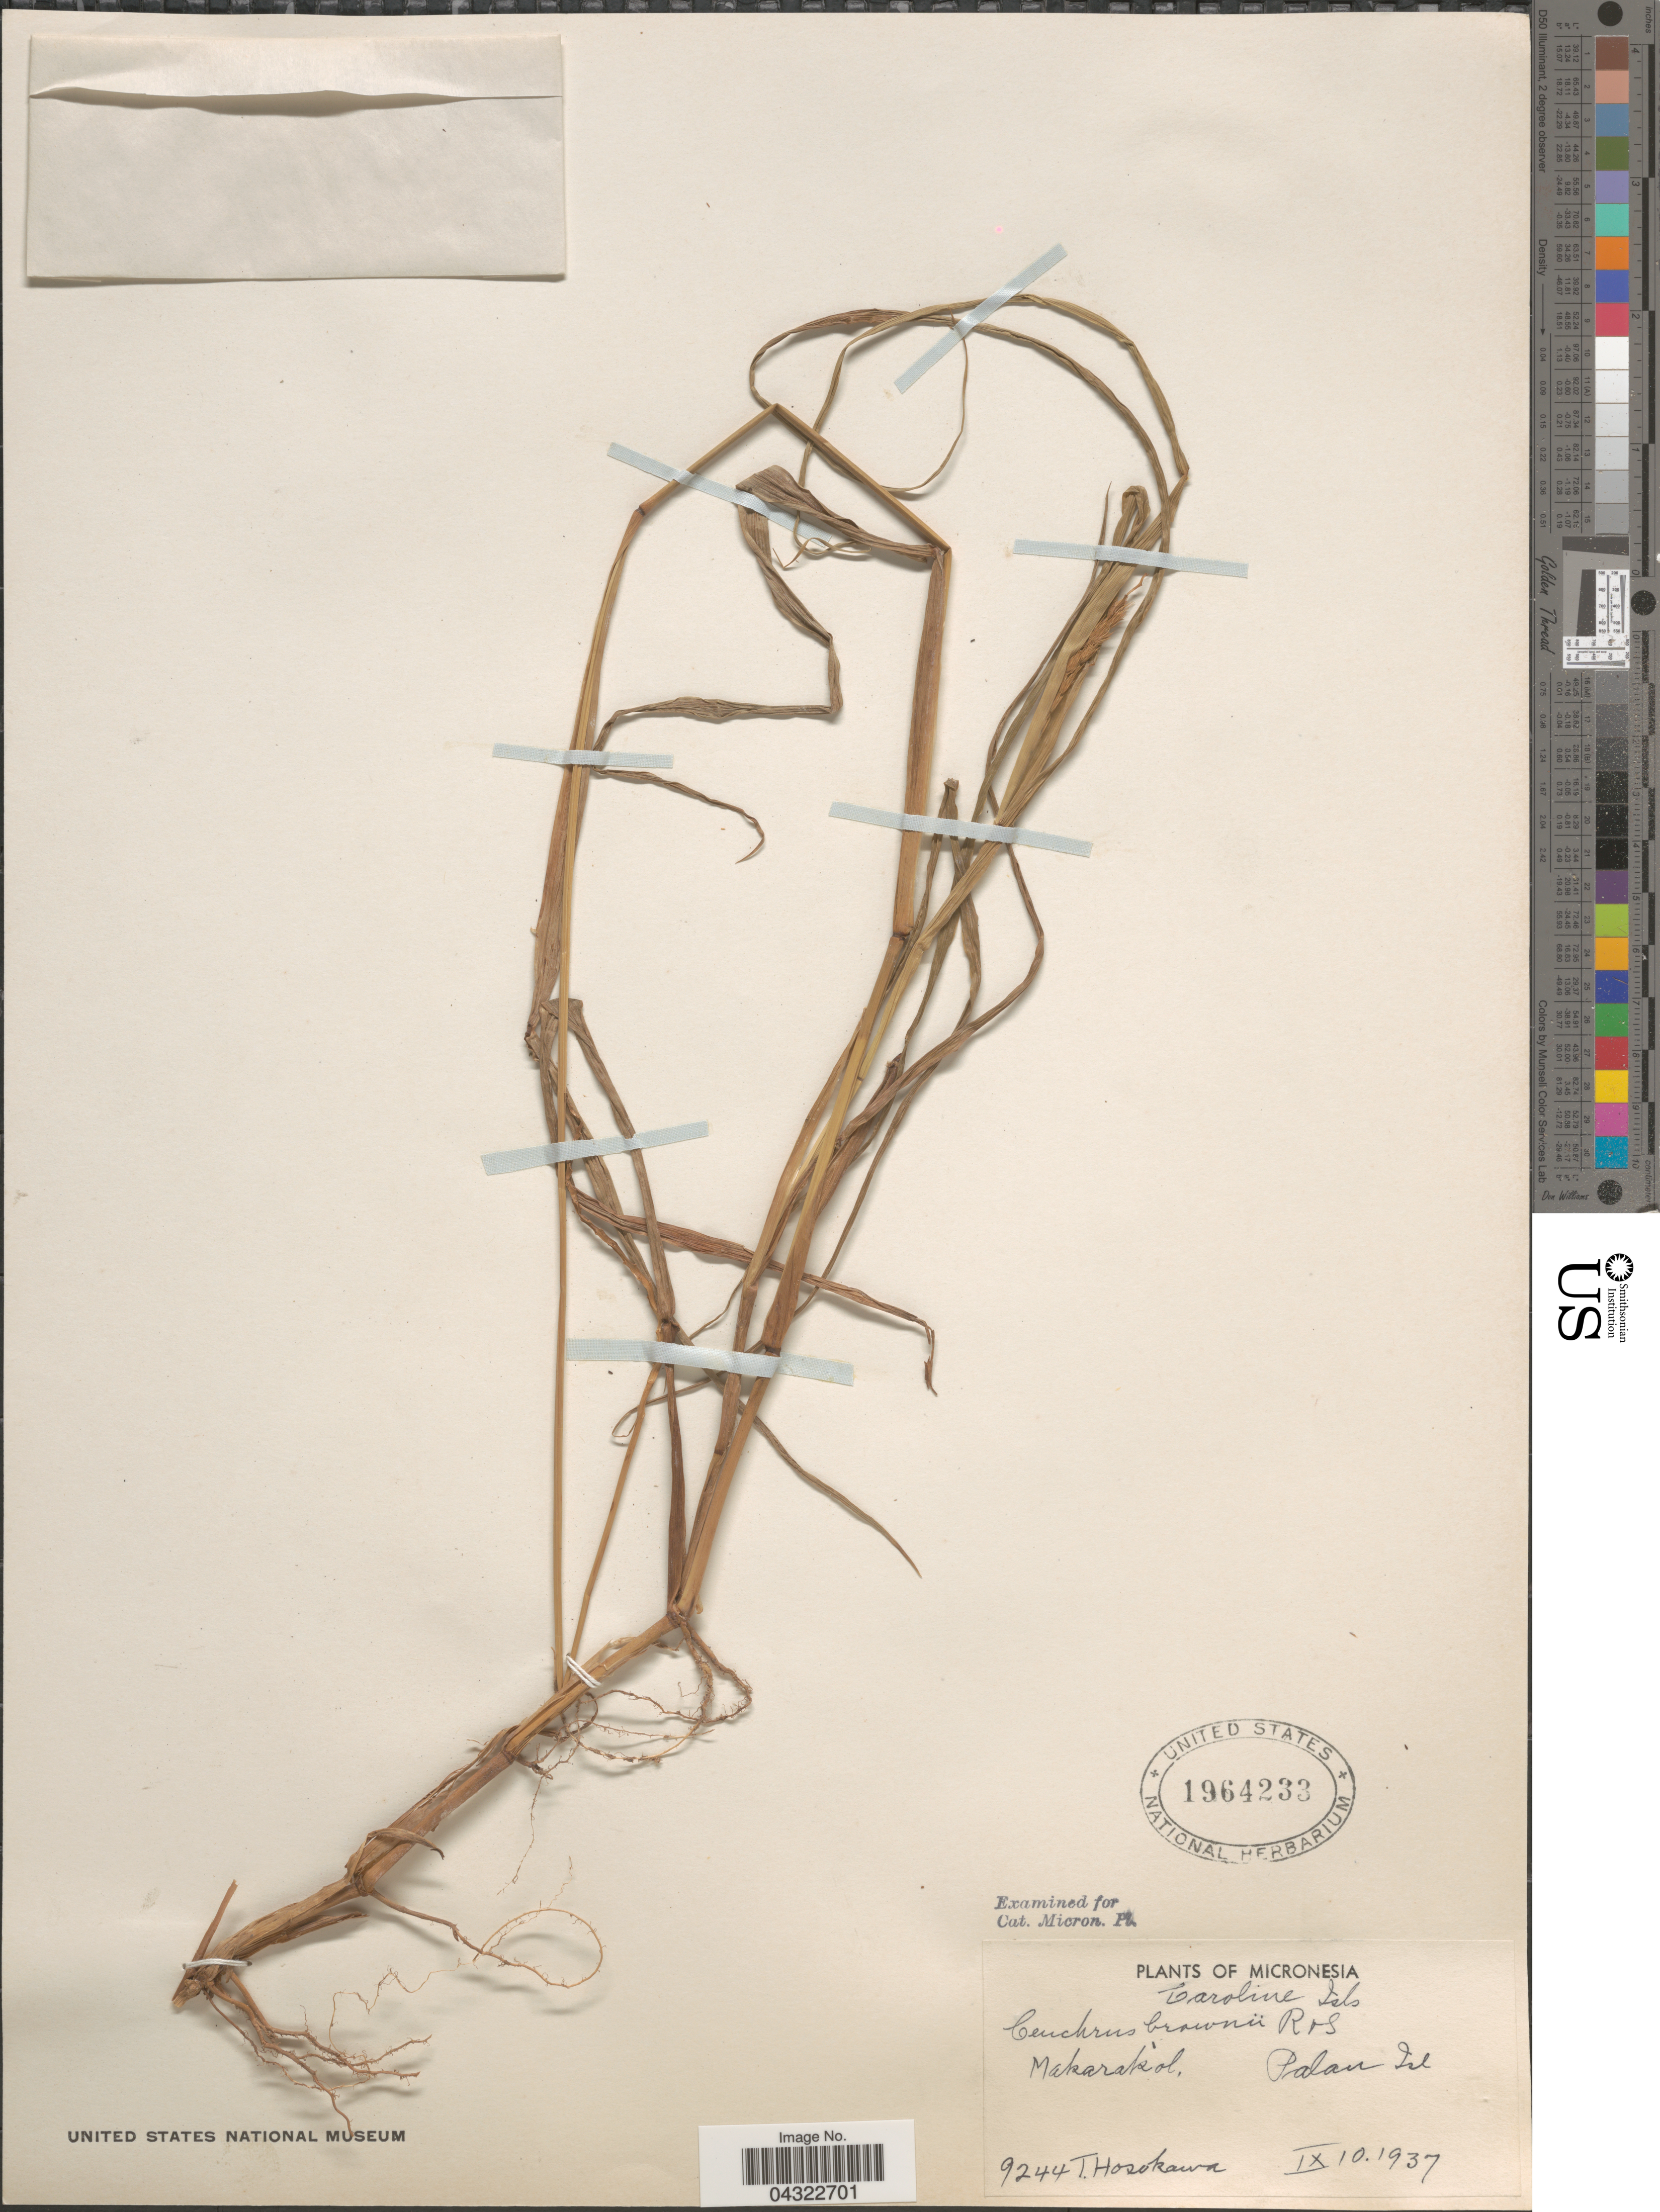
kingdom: Plantae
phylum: Tracheophyta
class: Liliopsida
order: Poales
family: Poaceae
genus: Cenchrus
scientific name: Cenchrus brownii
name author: Roem. & Schult.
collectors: T. Hosokawa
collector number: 9244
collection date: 1937-09-10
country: Micronesia, Federated States of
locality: Micronesia. Caroline Isls. Makarakol, Palau Isl.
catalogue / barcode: US 1964233